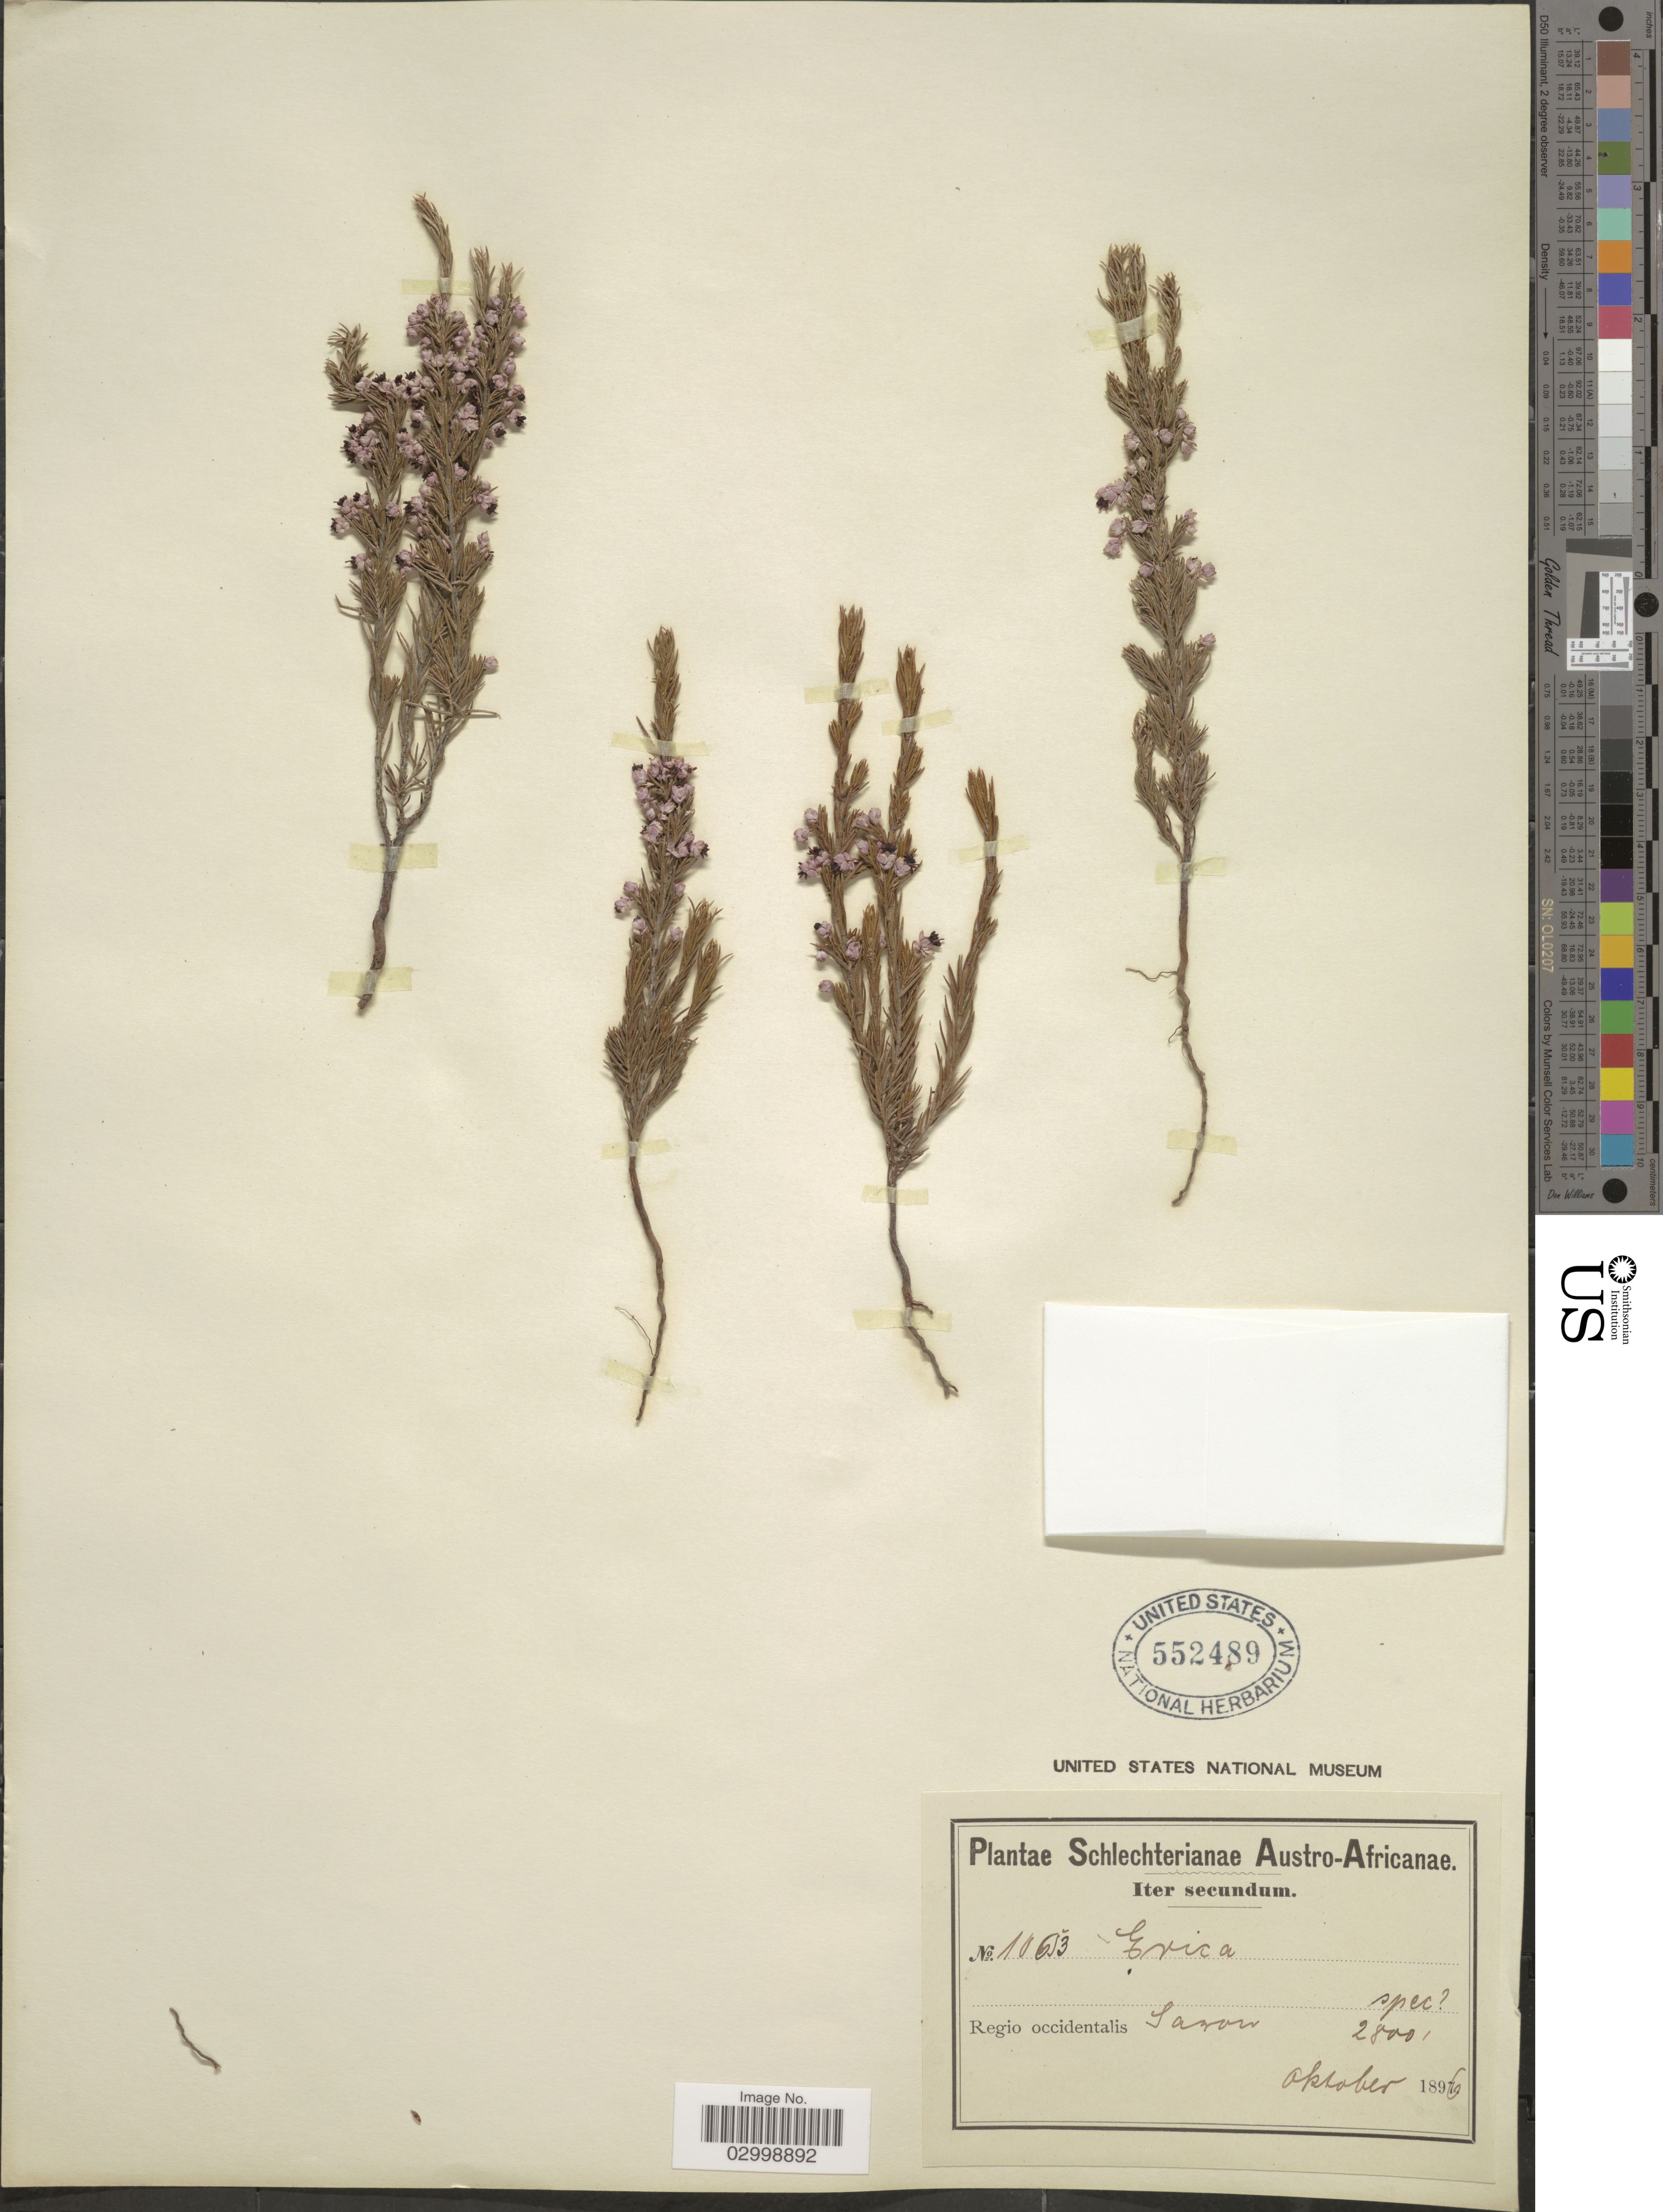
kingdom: Plantae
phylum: Tracheophyta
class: Magnoliopsida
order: Ericales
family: Ericaceae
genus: Erica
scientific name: Erica sp.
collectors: Schlechter, --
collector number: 10653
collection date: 1896-10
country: South Africa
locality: Austro-Africanae, Regio occidentalis, Saron.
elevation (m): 853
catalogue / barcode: US 552489